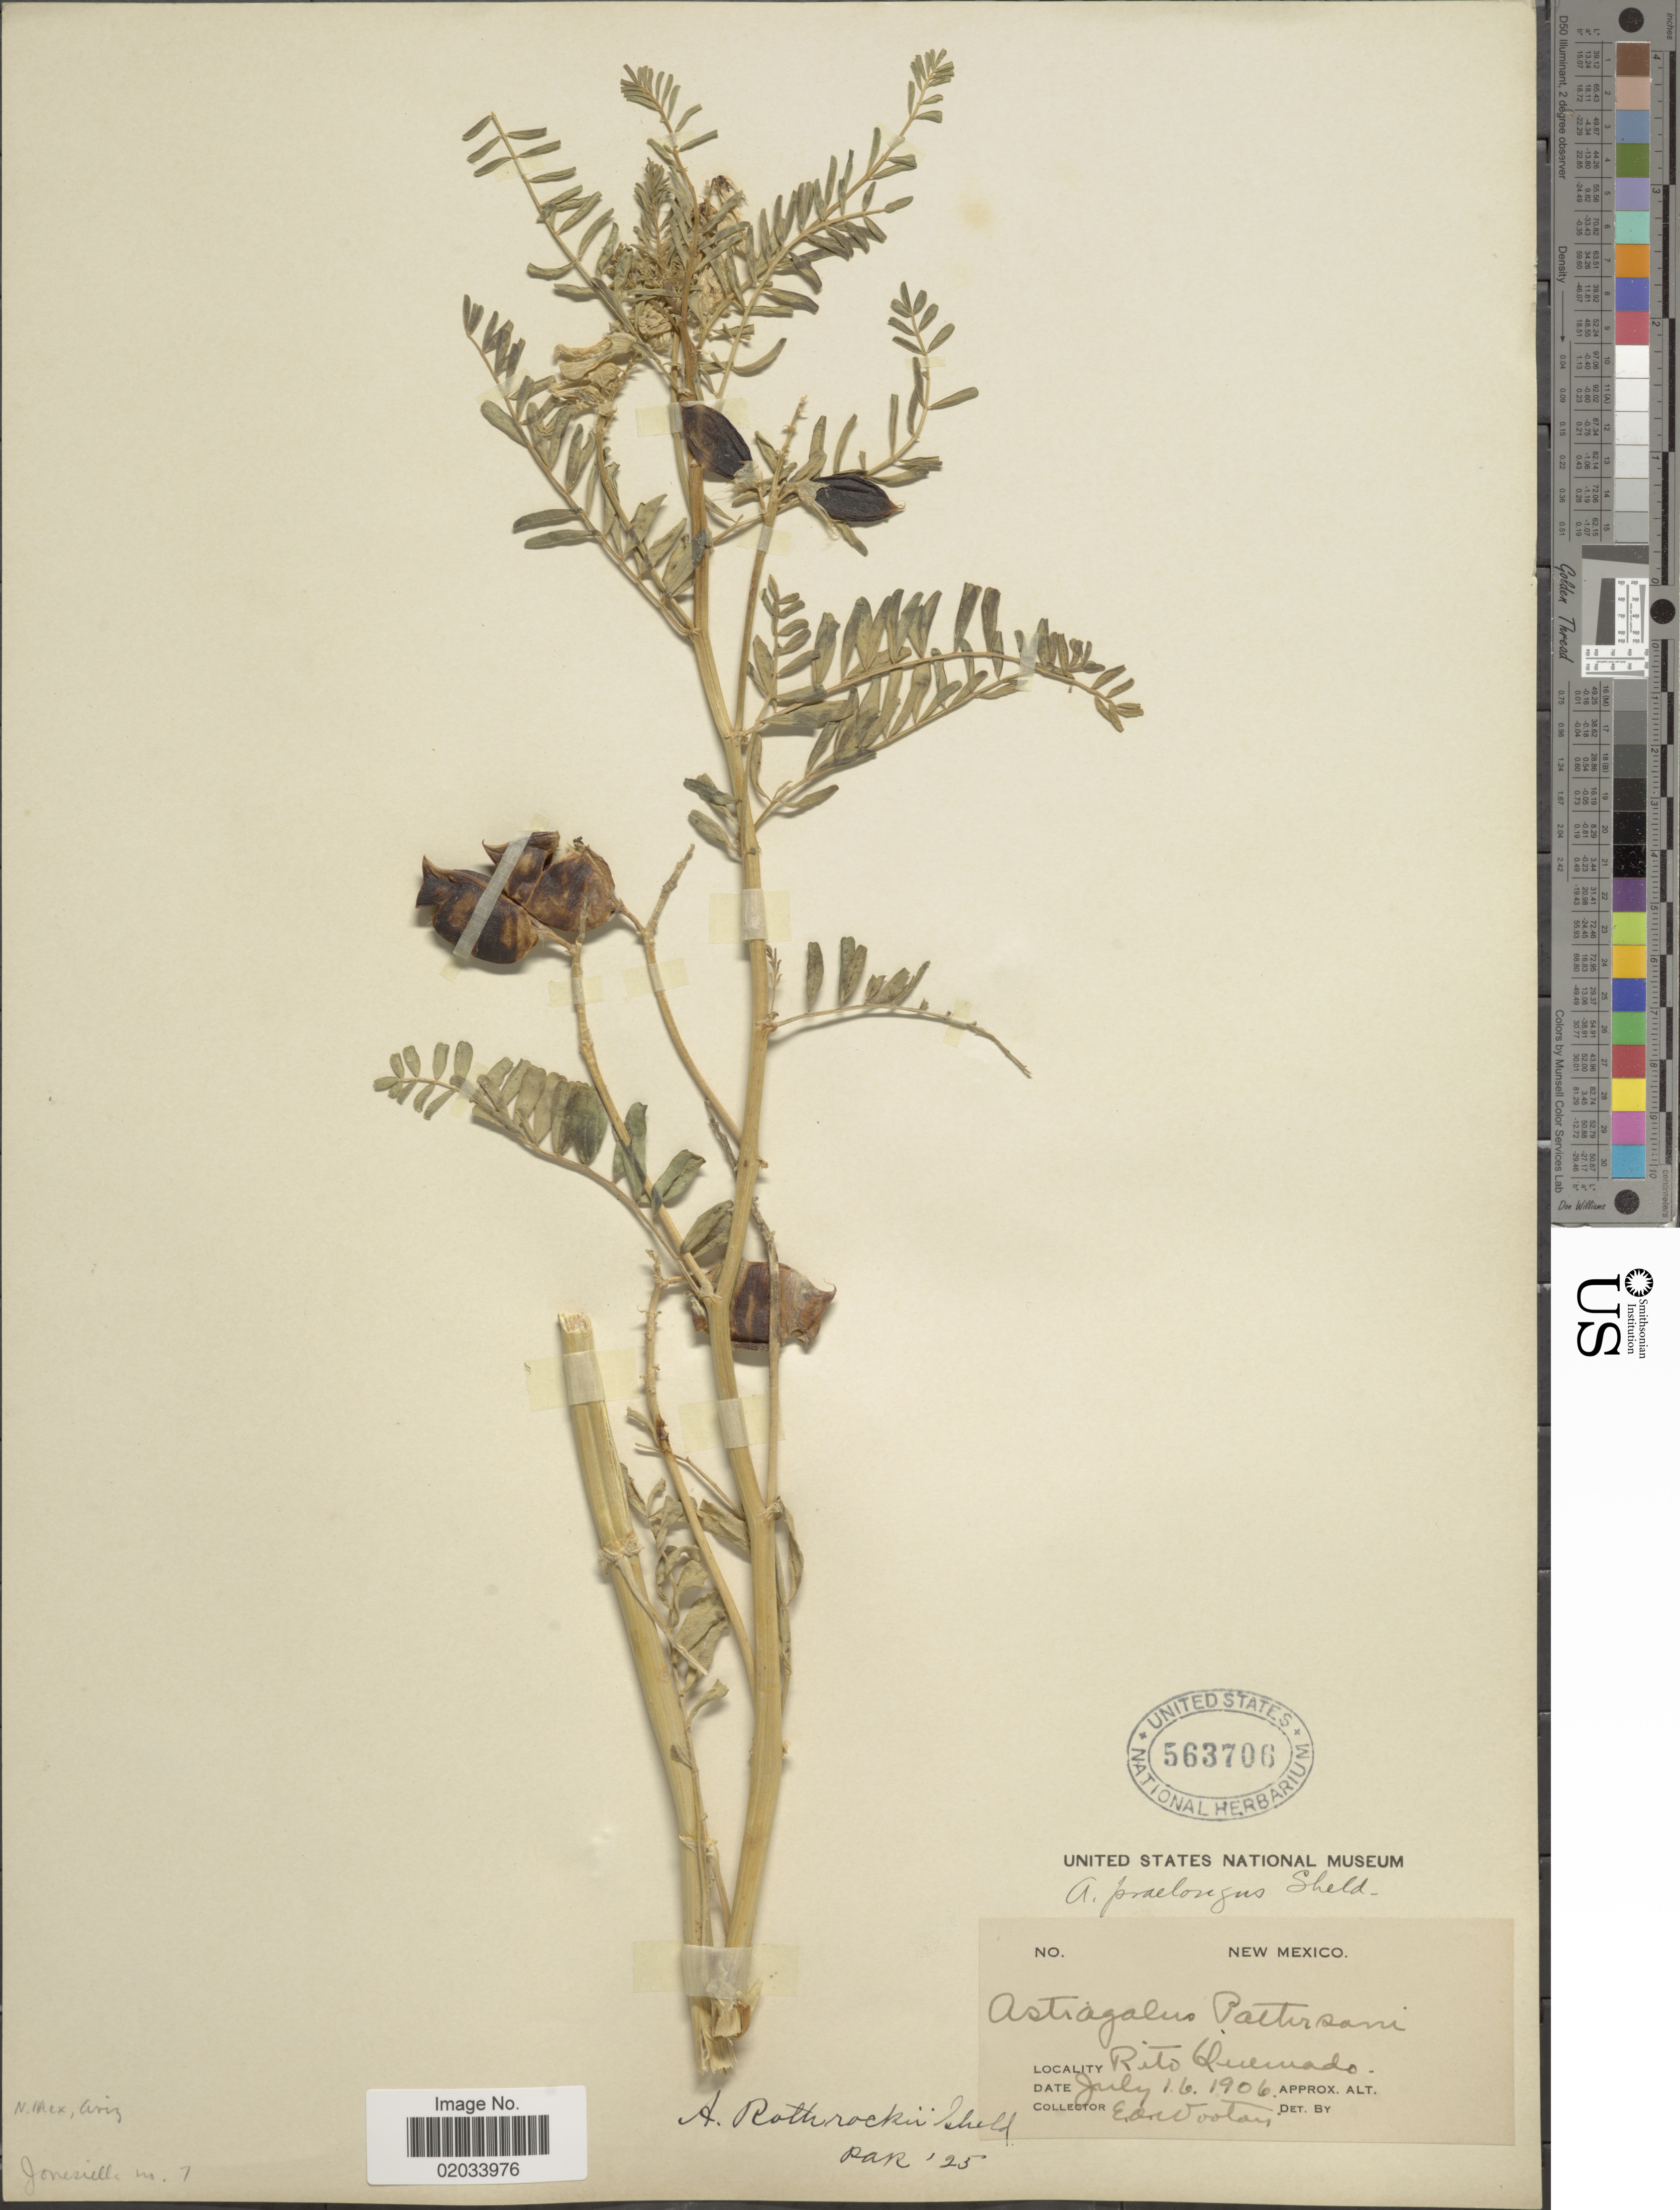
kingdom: Plantae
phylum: Tracheophyta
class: Magnoliopsida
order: Fabales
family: Fabaceae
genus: Astragalus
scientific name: Astragalus praelongus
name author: E. Sheld.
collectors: E. O. Wooton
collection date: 1906-07-16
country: United States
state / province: New Mexico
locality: Rito Quernado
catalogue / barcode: US 563706